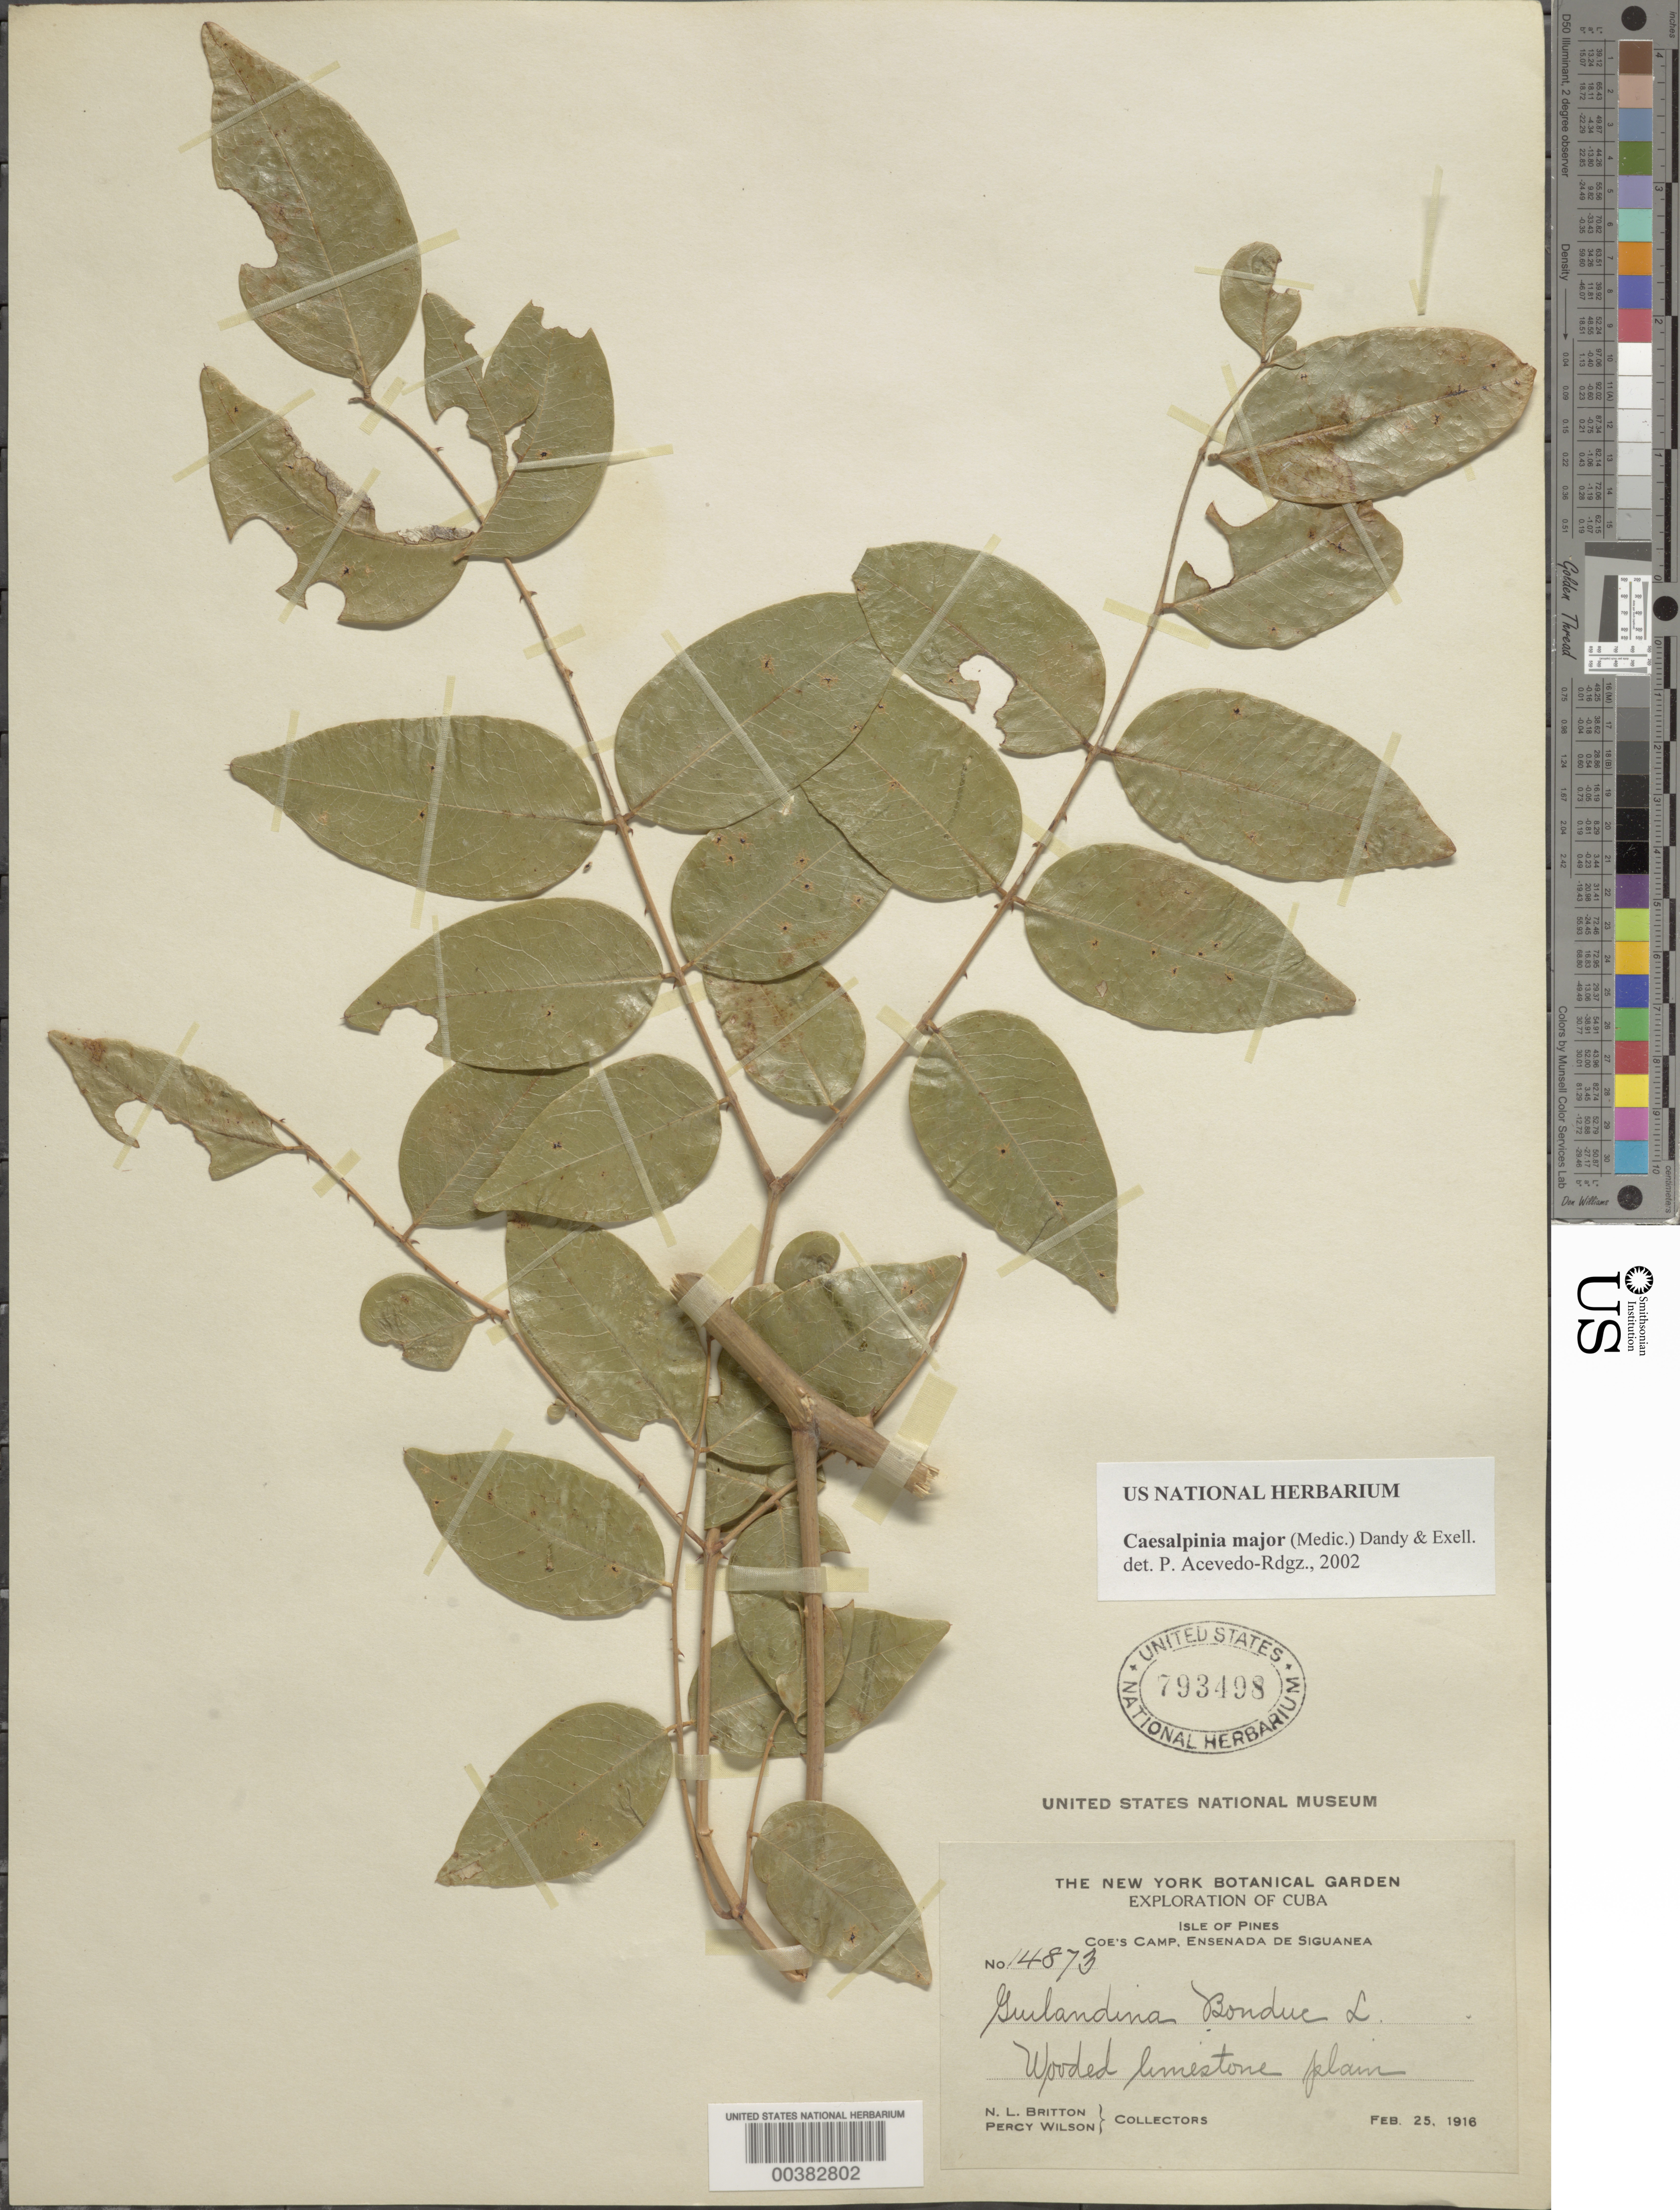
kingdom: Plantae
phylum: Tracheophyta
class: Magnoliopsida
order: Fabales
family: Fabaceae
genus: Guilandina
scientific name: Guilandina major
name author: (Medik.) Small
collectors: N. Britton & P. Wilson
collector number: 14873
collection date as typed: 25 Feb 1916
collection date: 1916-02-25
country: Cuba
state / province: Isla de La Juventud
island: Isla de La Juventud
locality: Coe's camp, ensenada de siguanea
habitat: Wooded limestone plain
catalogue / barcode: US 793498